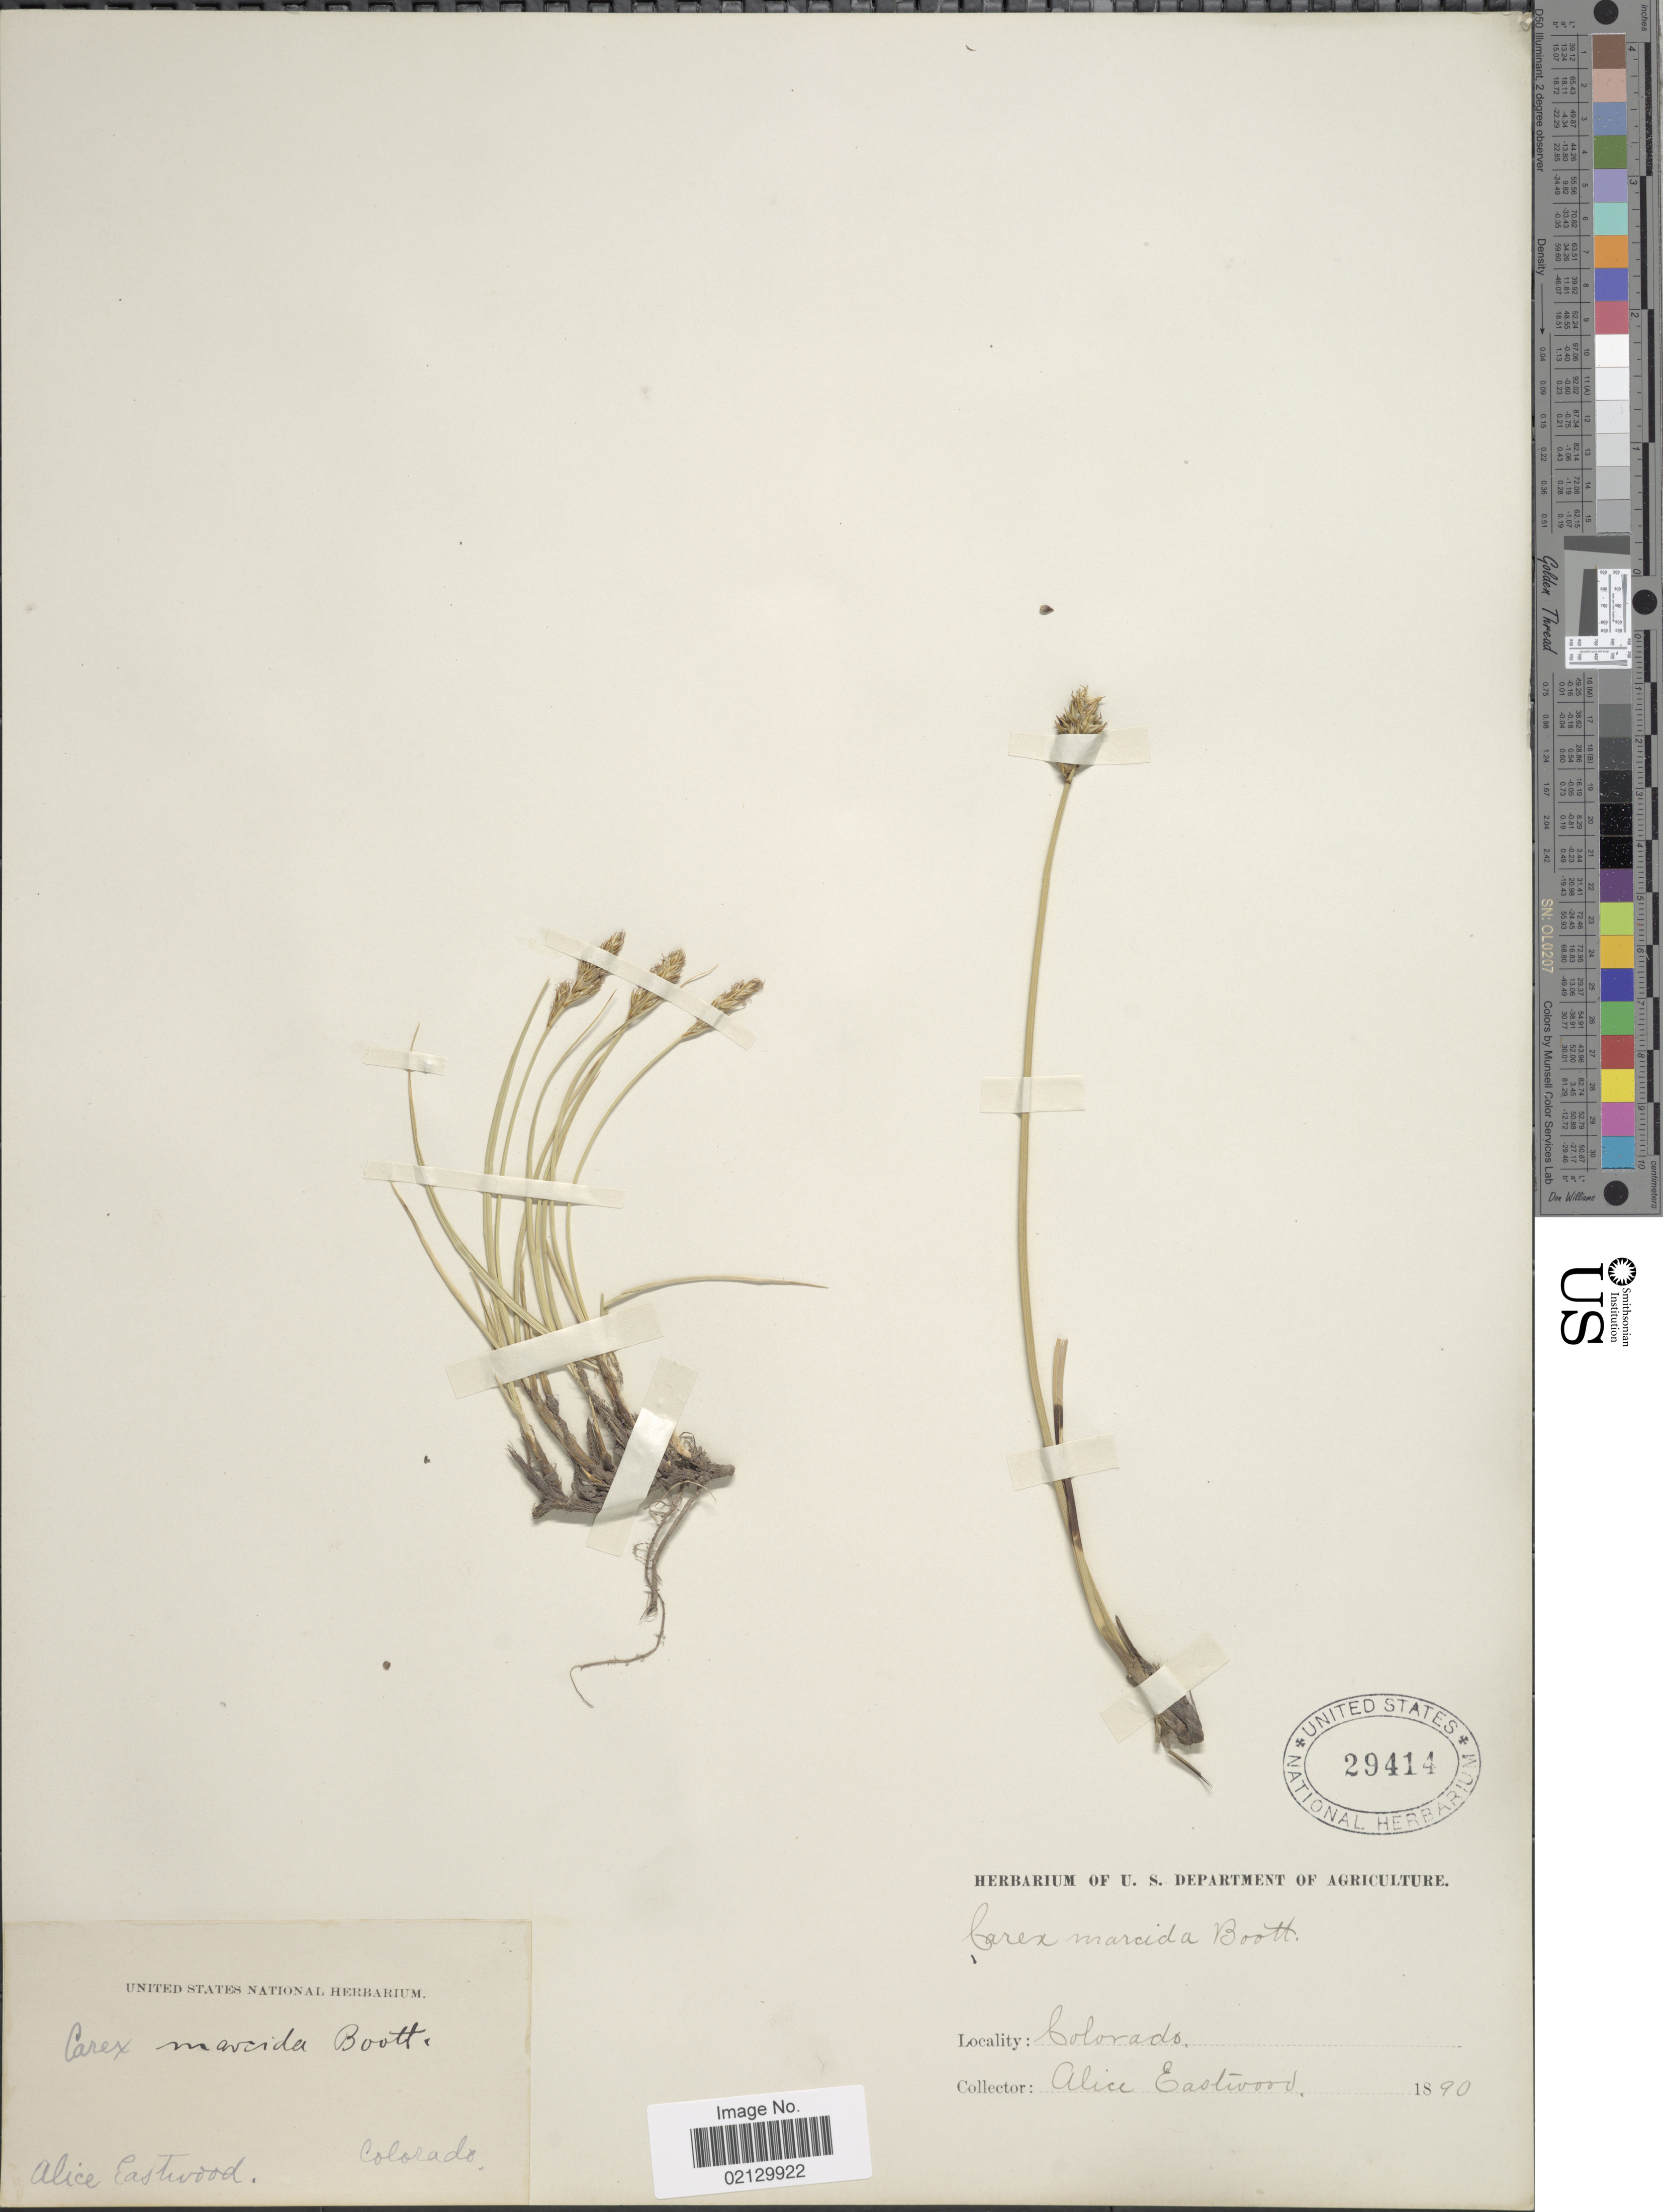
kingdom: Plantae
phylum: Tracheophyta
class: Liliopsida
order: Poales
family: Cyperaceae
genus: Carex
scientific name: Carex praegracilis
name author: W. Boott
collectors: A. Eastwood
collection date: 1890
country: United States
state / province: Colorado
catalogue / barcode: US 29414